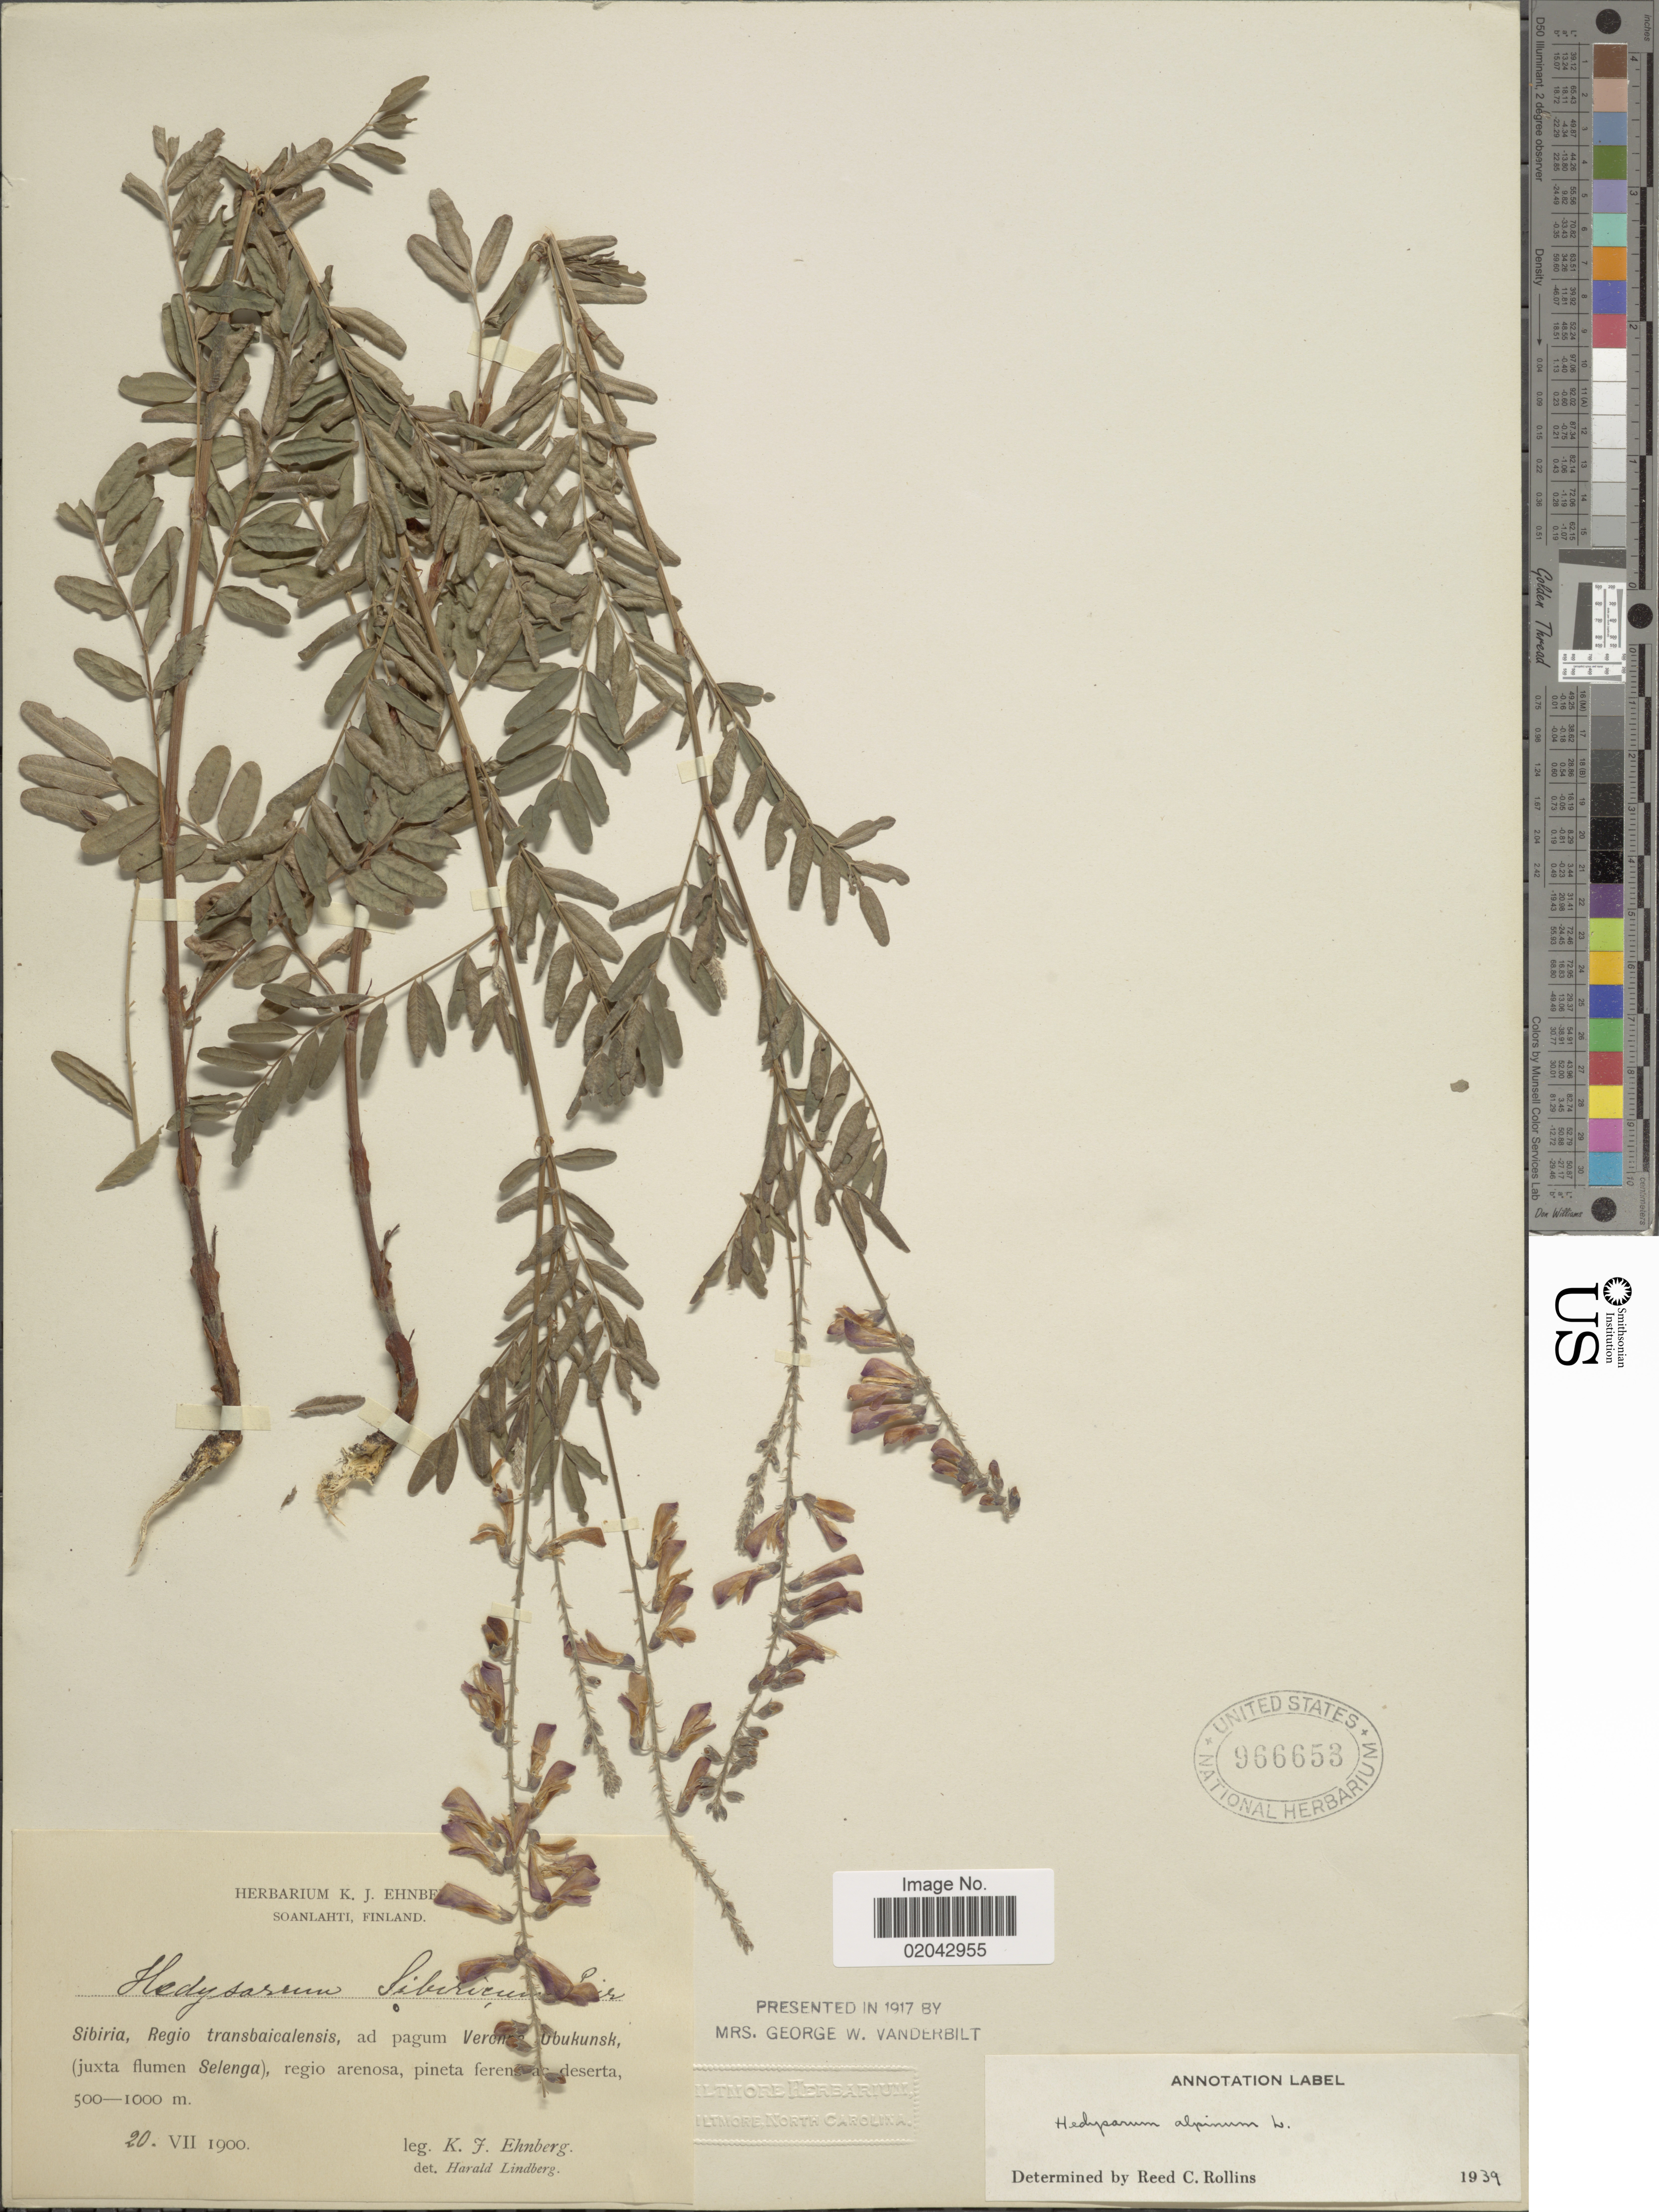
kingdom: Plantae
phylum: Tracheophyta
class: Magnoliopsida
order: Fabales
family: Fabaceae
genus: Hedysarum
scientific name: Hedysarum alpinum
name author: L.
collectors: K. Ehnberg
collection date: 1900-07-20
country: Russian Federation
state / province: Irkutsk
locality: Sibiria, Regio transbaicalensis, ad pagum Veronen Ubukunsk, (juxta flumen Selenga), regio arenosa, pineta ferens ac deserta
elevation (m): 500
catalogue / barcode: US 966653